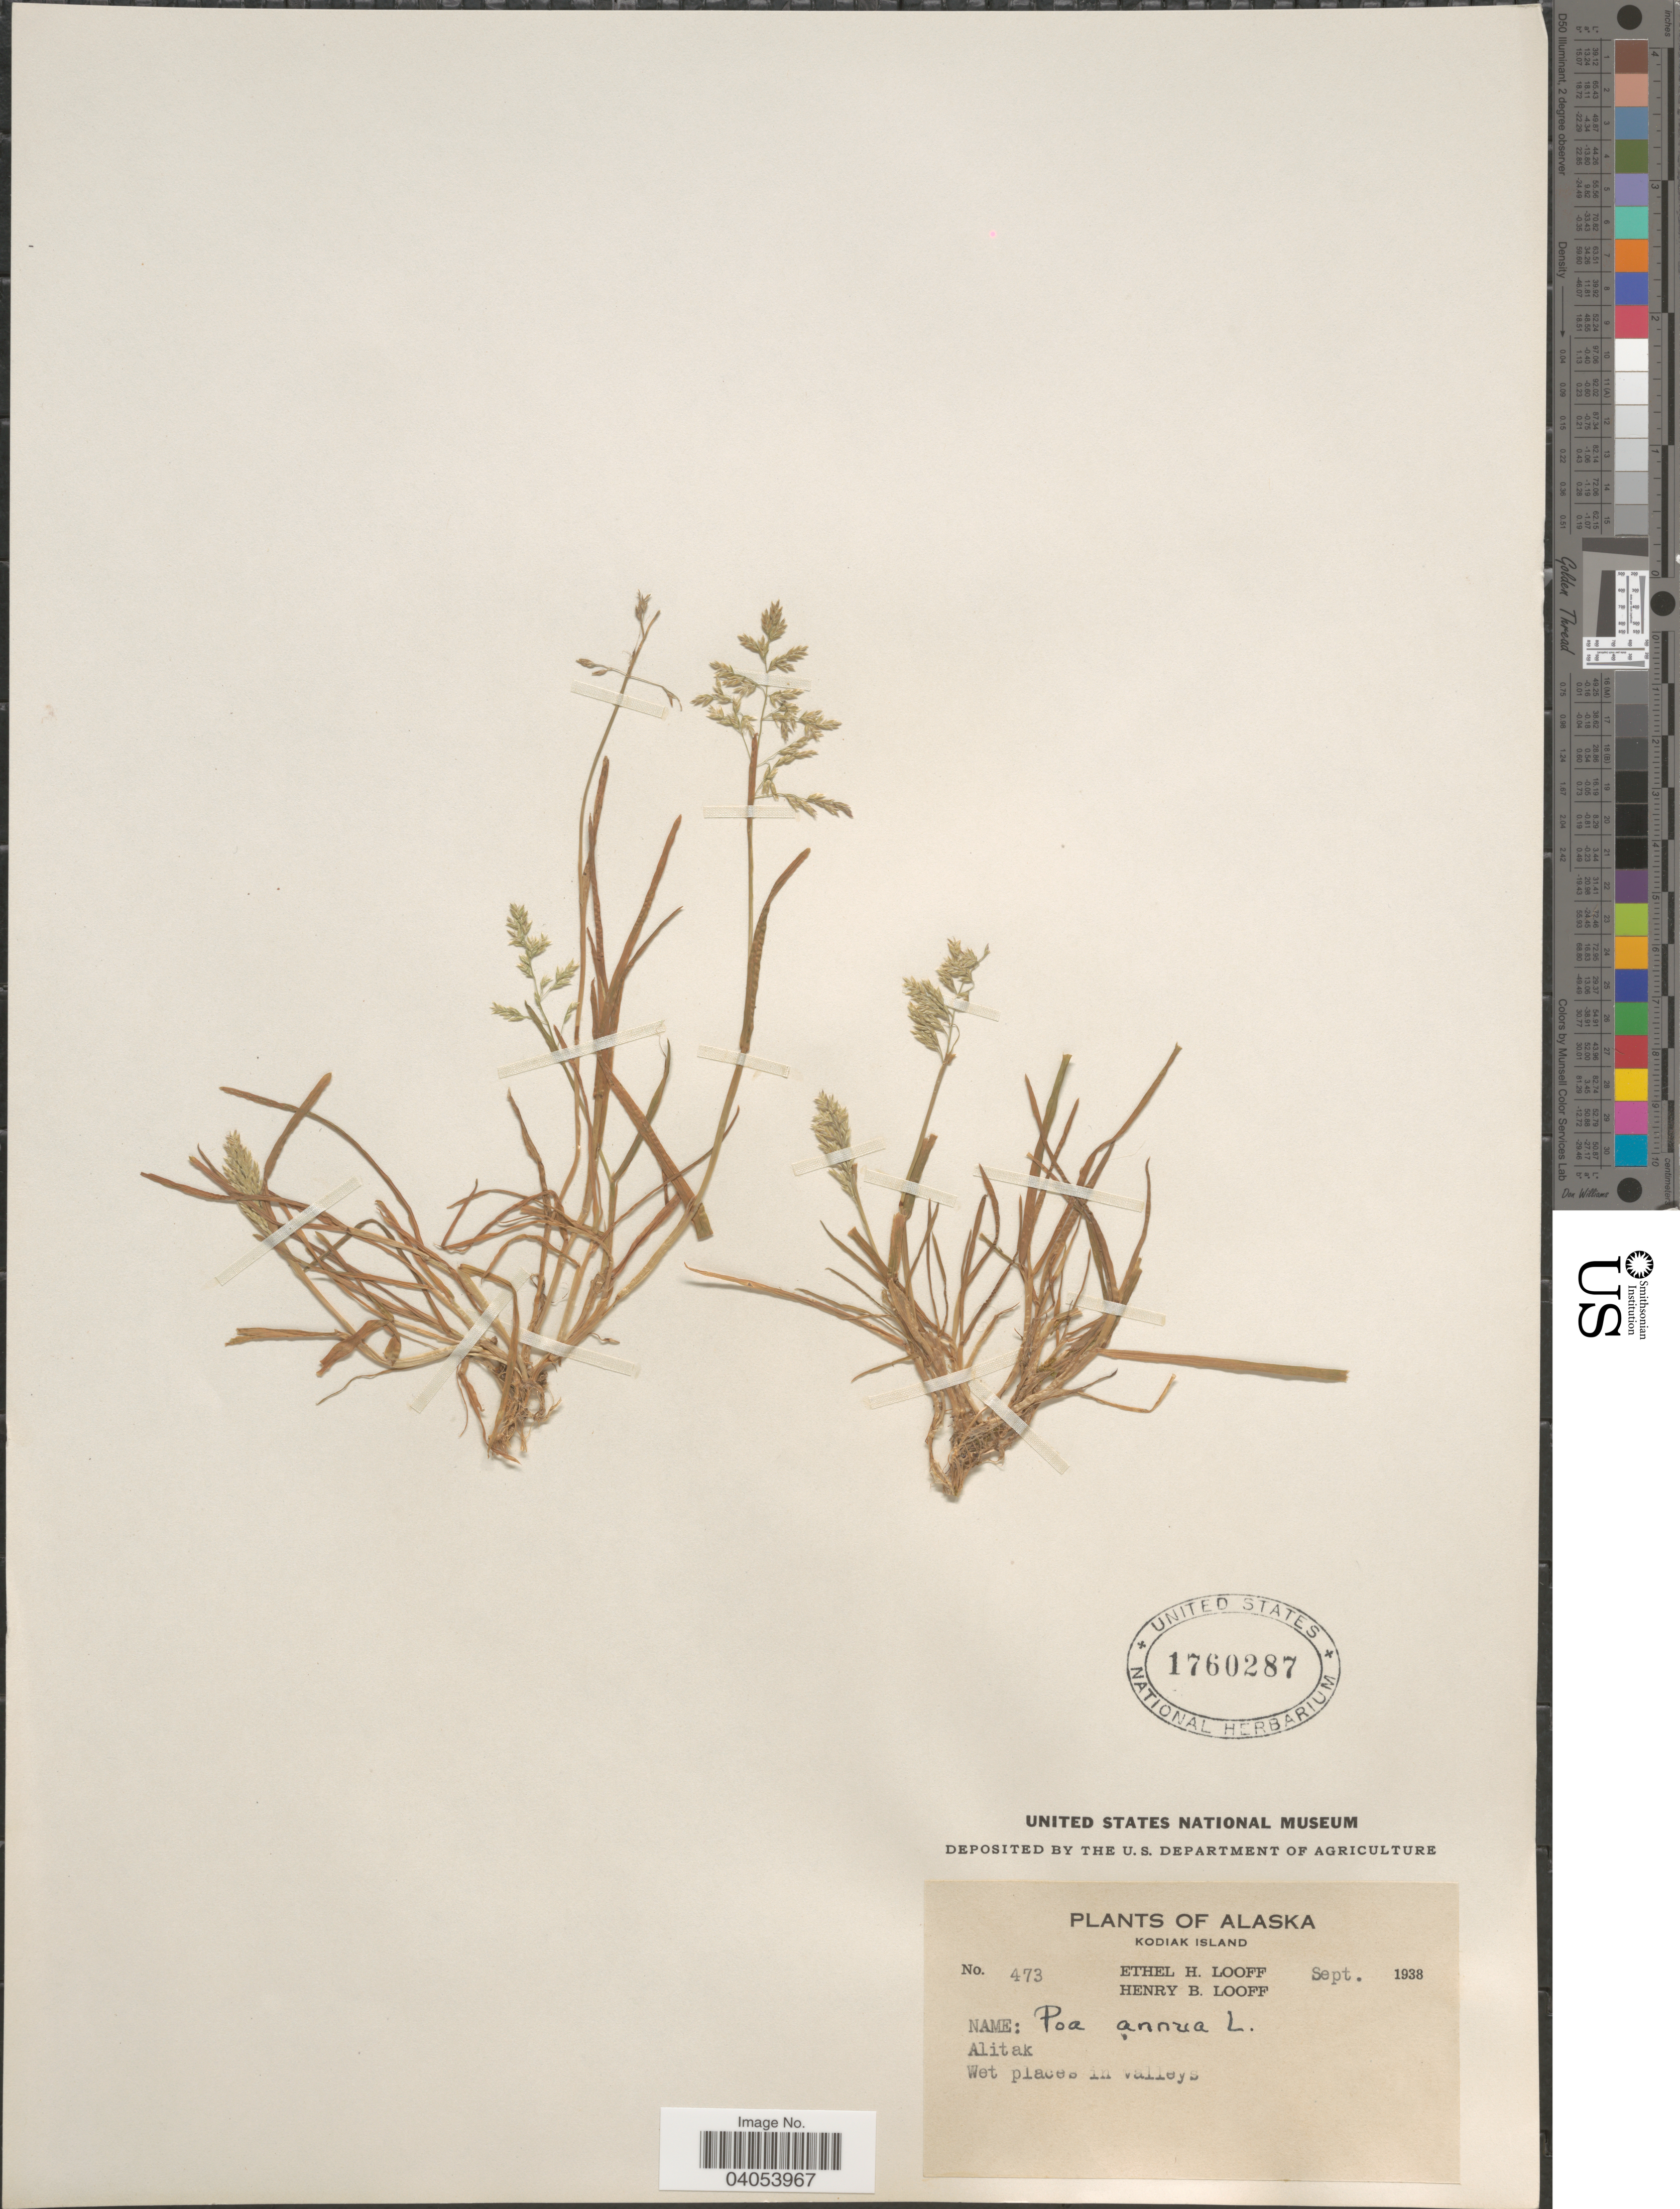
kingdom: Plantae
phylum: Tracheophyta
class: Liliopsida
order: Poales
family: Poaceae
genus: Poa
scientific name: Poa annua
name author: L.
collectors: E. Looff & H. Looff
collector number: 473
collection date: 1938-09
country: United States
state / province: Alaska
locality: Kodiak Island. Alitak.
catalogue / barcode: US 1760287